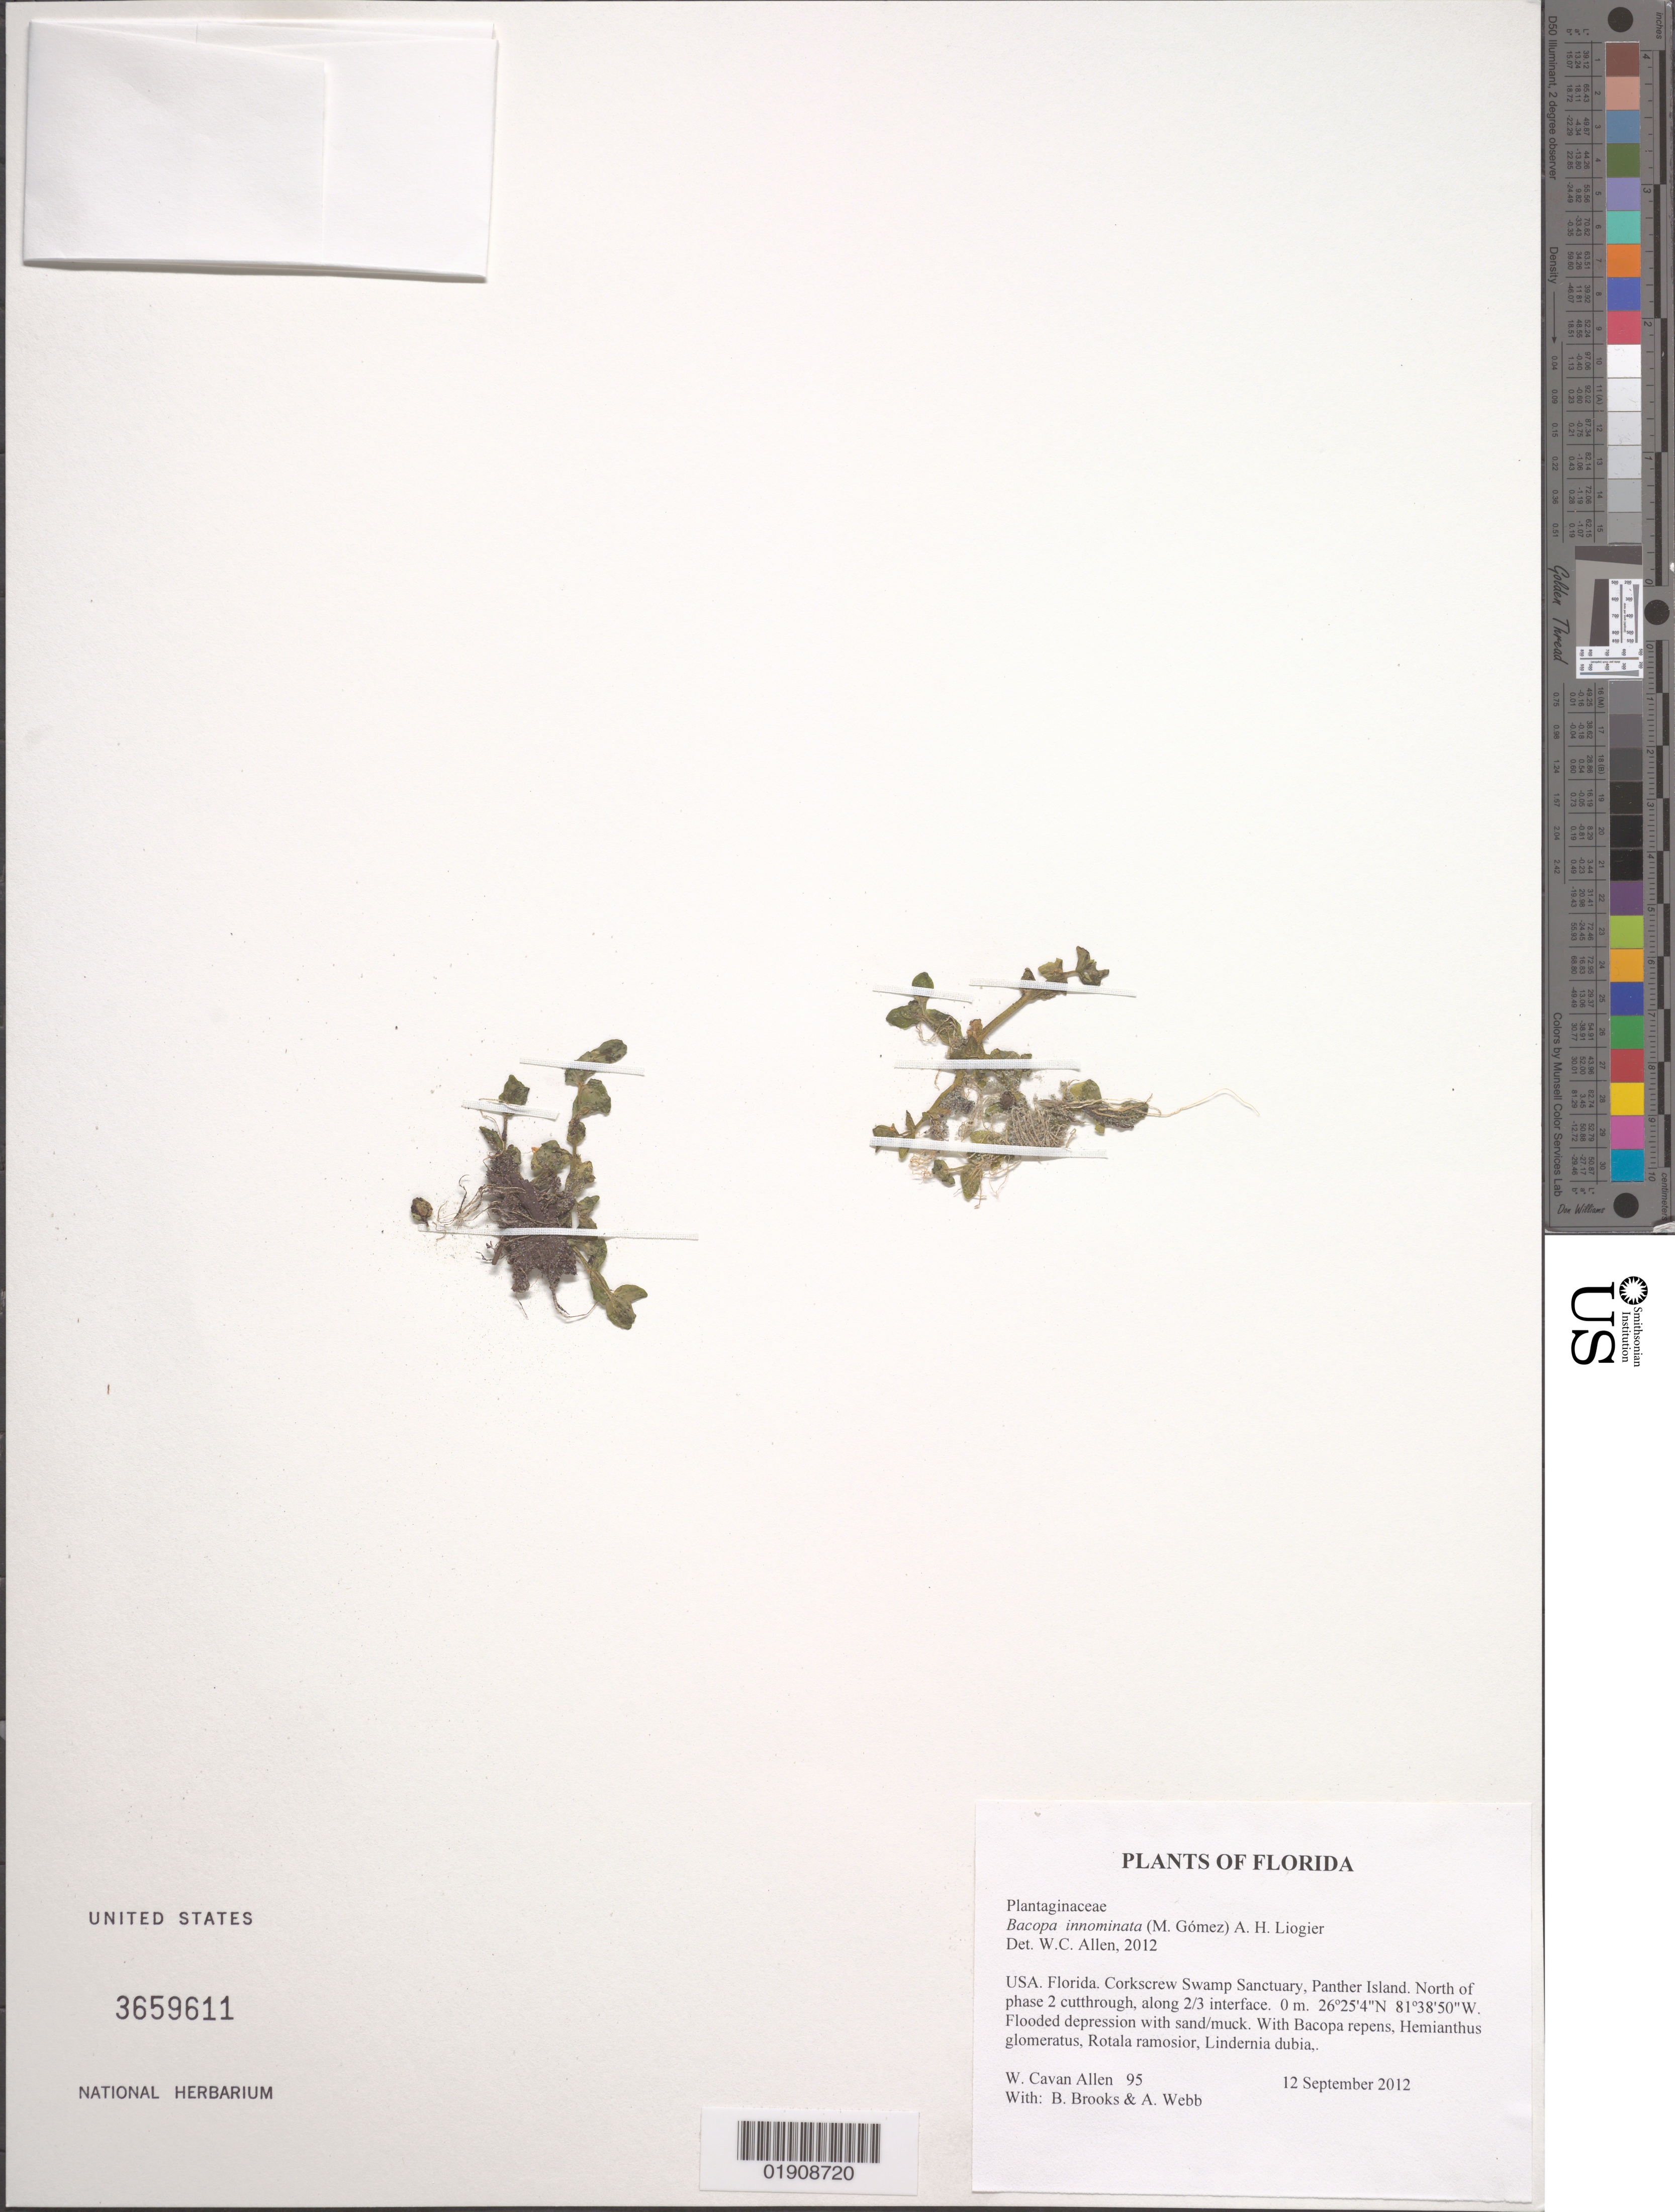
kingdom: Plantae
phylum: Tracheophyta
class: Magnoliopsida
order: Lamiales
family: Plantaginaceae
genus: Bacopa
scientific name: Bacopa innominata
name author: (M. Gómez) Alain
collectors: W. C. Allen, B. Brooks & A. Webb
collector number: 95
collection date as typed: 12 September 2012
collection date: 2012-09-12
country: United States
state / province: Florida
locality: Corkscrew Swamp Sanctuary, Panther Island. N of phase 2 cutthrough, along 2/3 interface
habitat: flooded depression with sand/muck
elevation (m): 0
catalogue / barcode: US 3659611